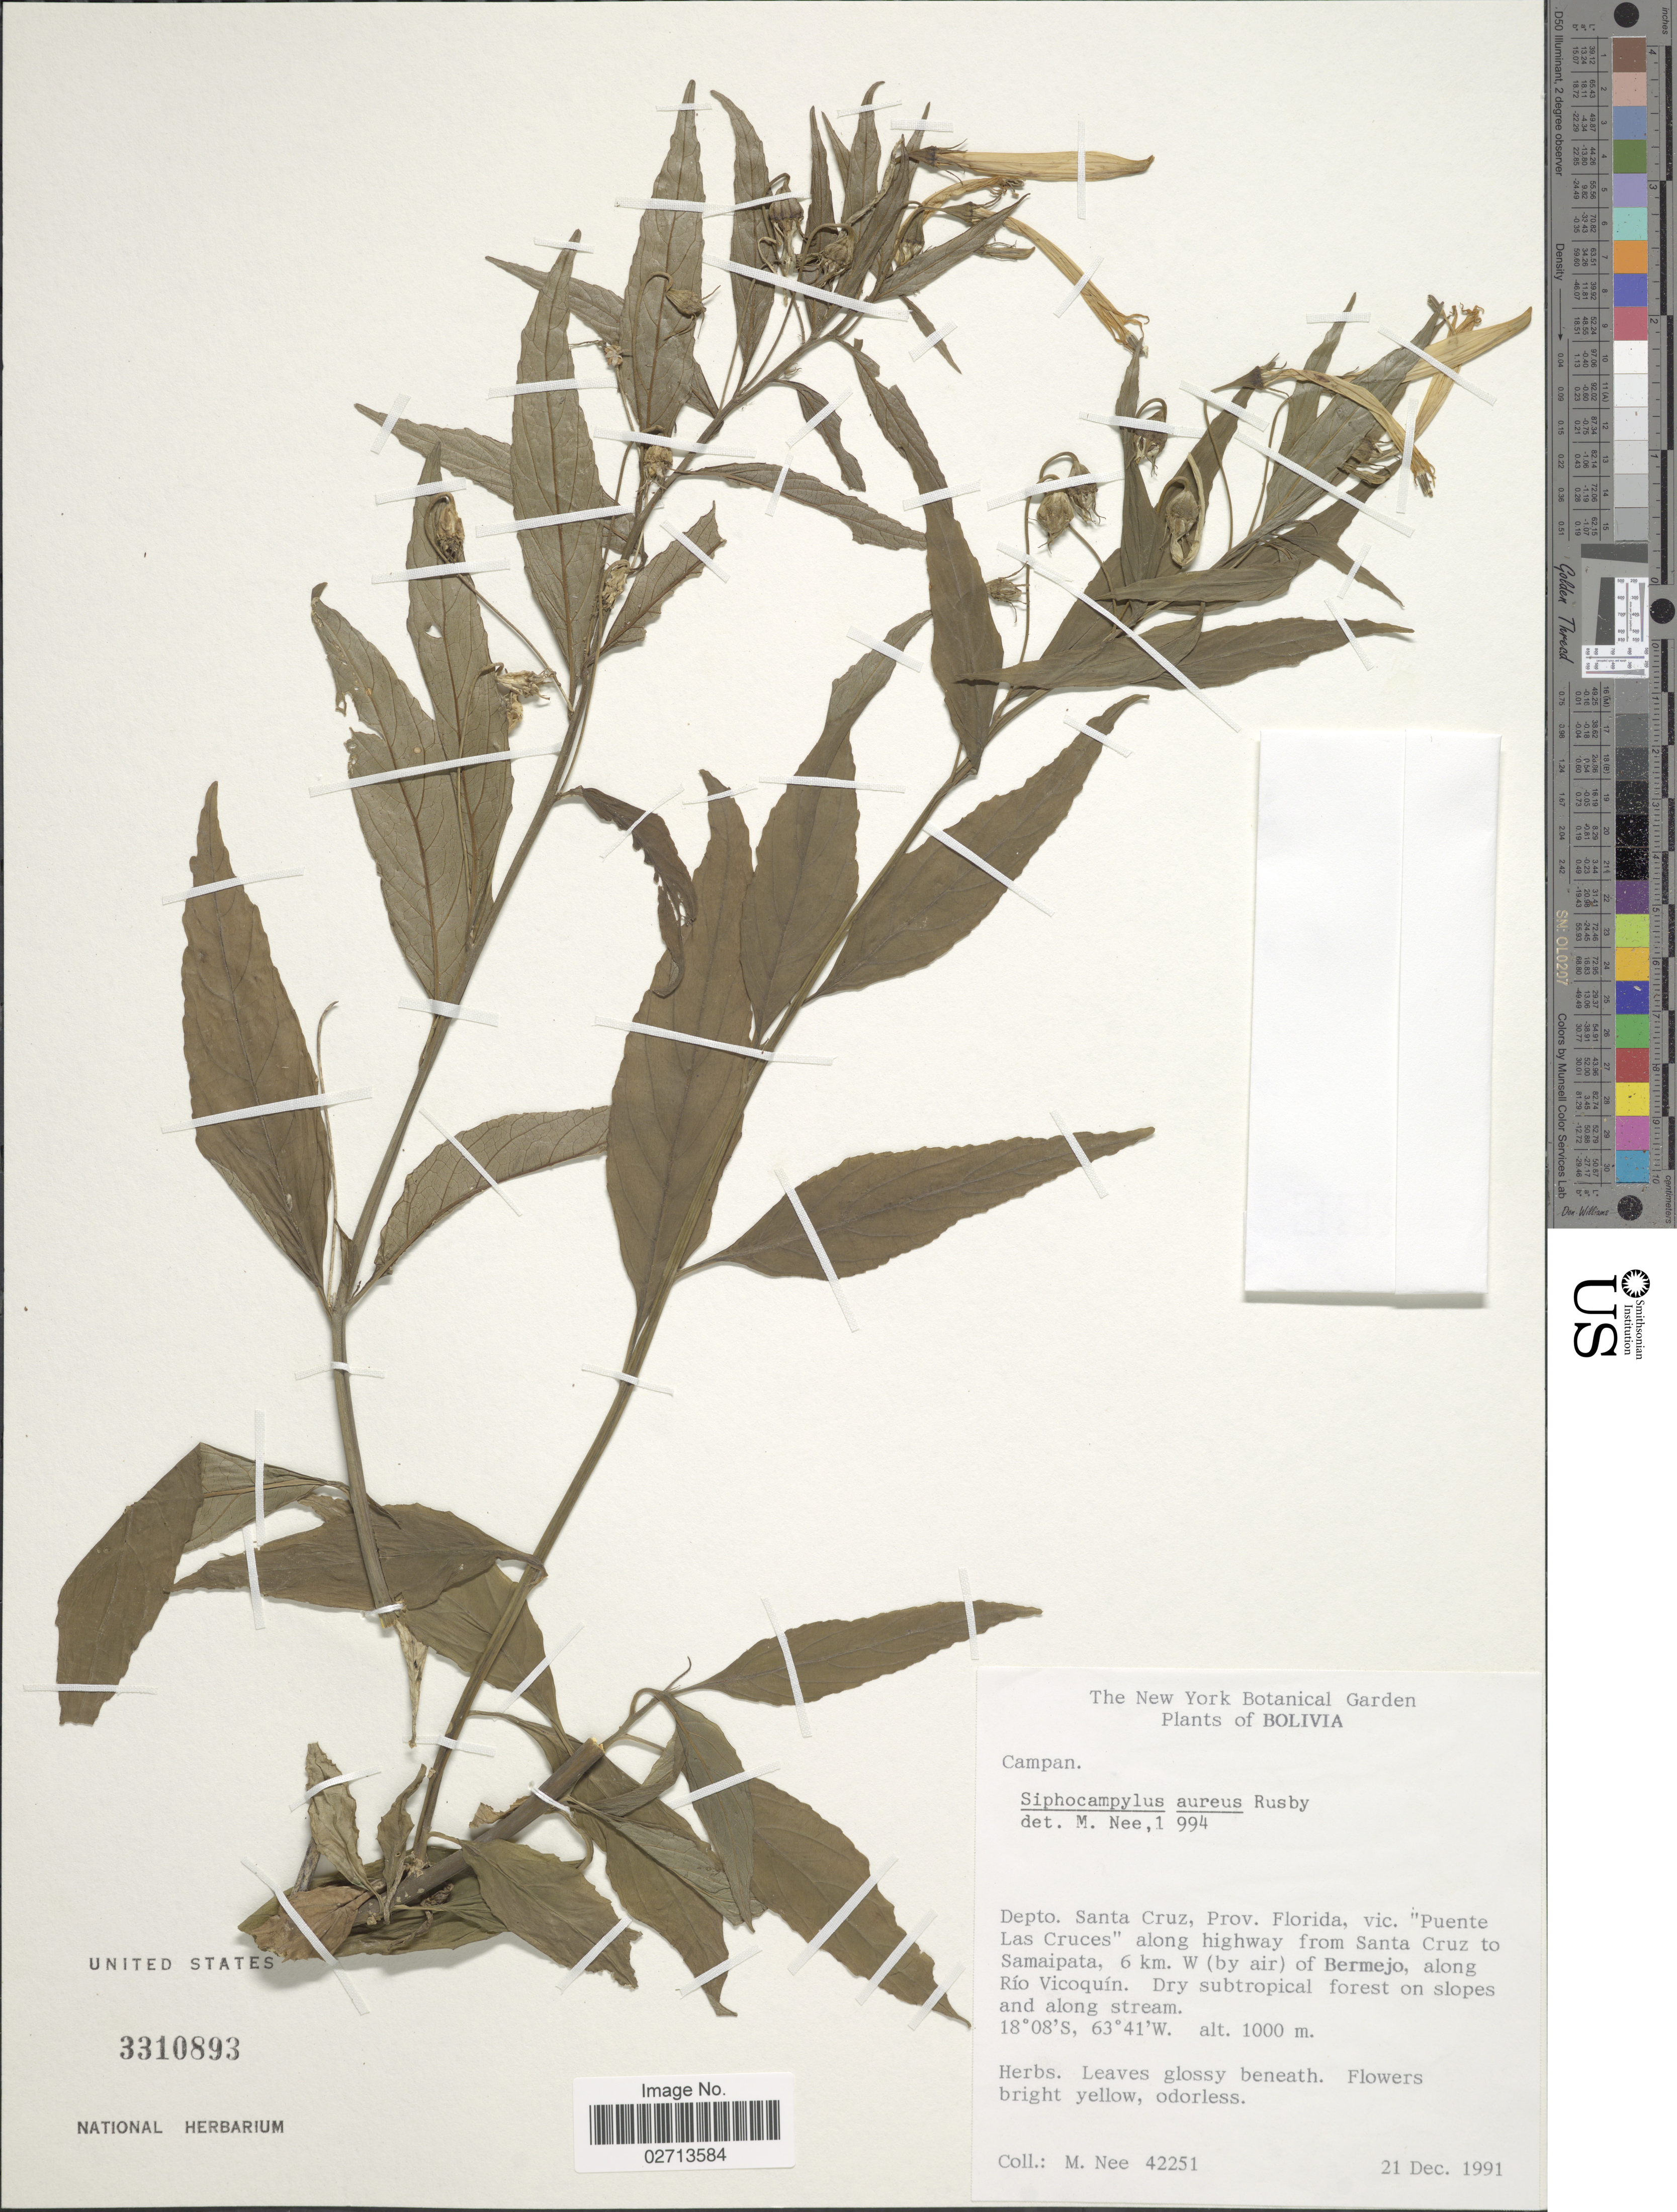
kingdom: Plantae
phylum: Tracheophyta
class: Magnoliopsida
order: Asterales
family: Campanulaceae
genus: Siphocampylus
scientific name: Siphocampylus aureus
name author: Rusby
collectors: M. Nee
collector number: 42251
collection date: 1991-12-21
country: Bolivia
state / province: Santa Cruz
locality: Prov. Florida, vic. "Puente Las Cruces"along highway from Santa Cruz to Samaipata, 6 km W (by air) of Bermejo, along Rio Vicoquin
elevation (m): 1000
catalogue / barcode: US 3310893